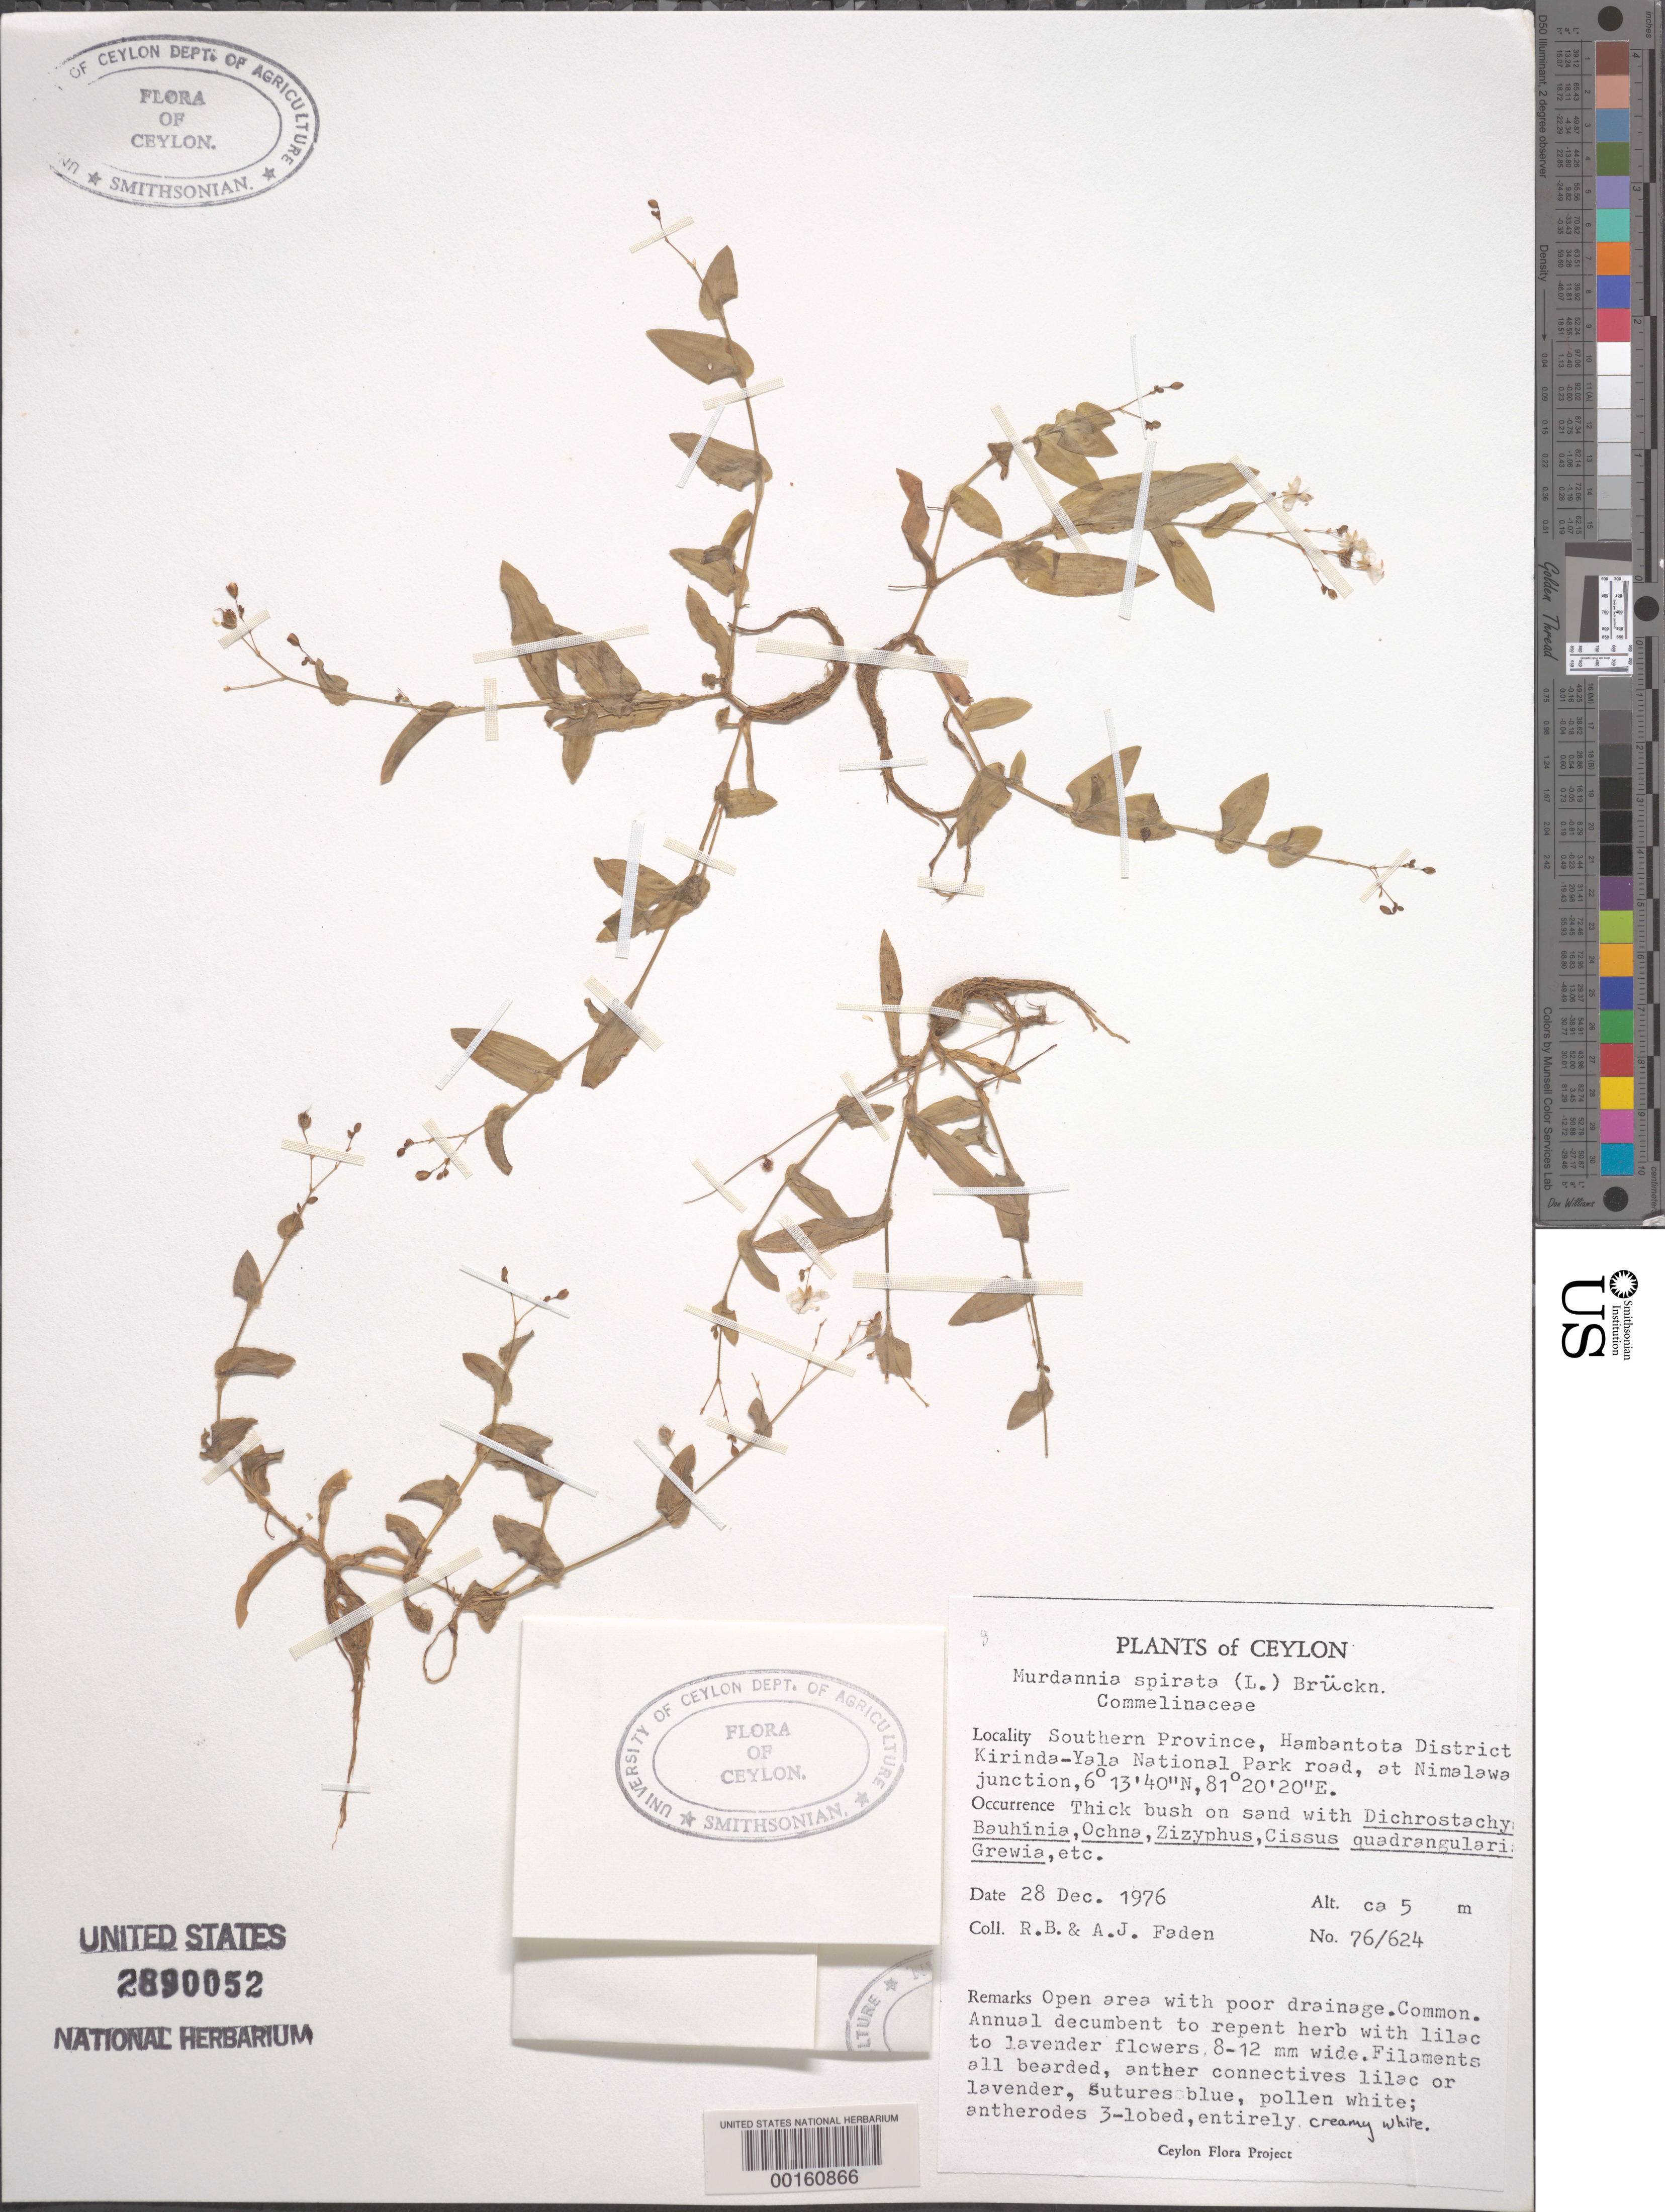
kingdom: Plantae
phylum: Tracheophyta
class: Liliopsida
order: Commelinales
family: Commelinaceae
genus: Murdannia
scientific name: Murdannia spirata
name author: (L.) G. Brückn.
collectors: R. B. Faden & A. J. Faden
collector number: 76/624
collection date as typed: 28 Dec 1976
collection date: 1976-12-28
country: Sri Lanka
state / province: Southern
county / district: Hambantota Dist.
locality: Kirinda-yala national park road, at nimalawa junction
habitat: Thick bush on sand; open area with poor drainage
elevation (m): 5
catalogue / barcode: US 2890052